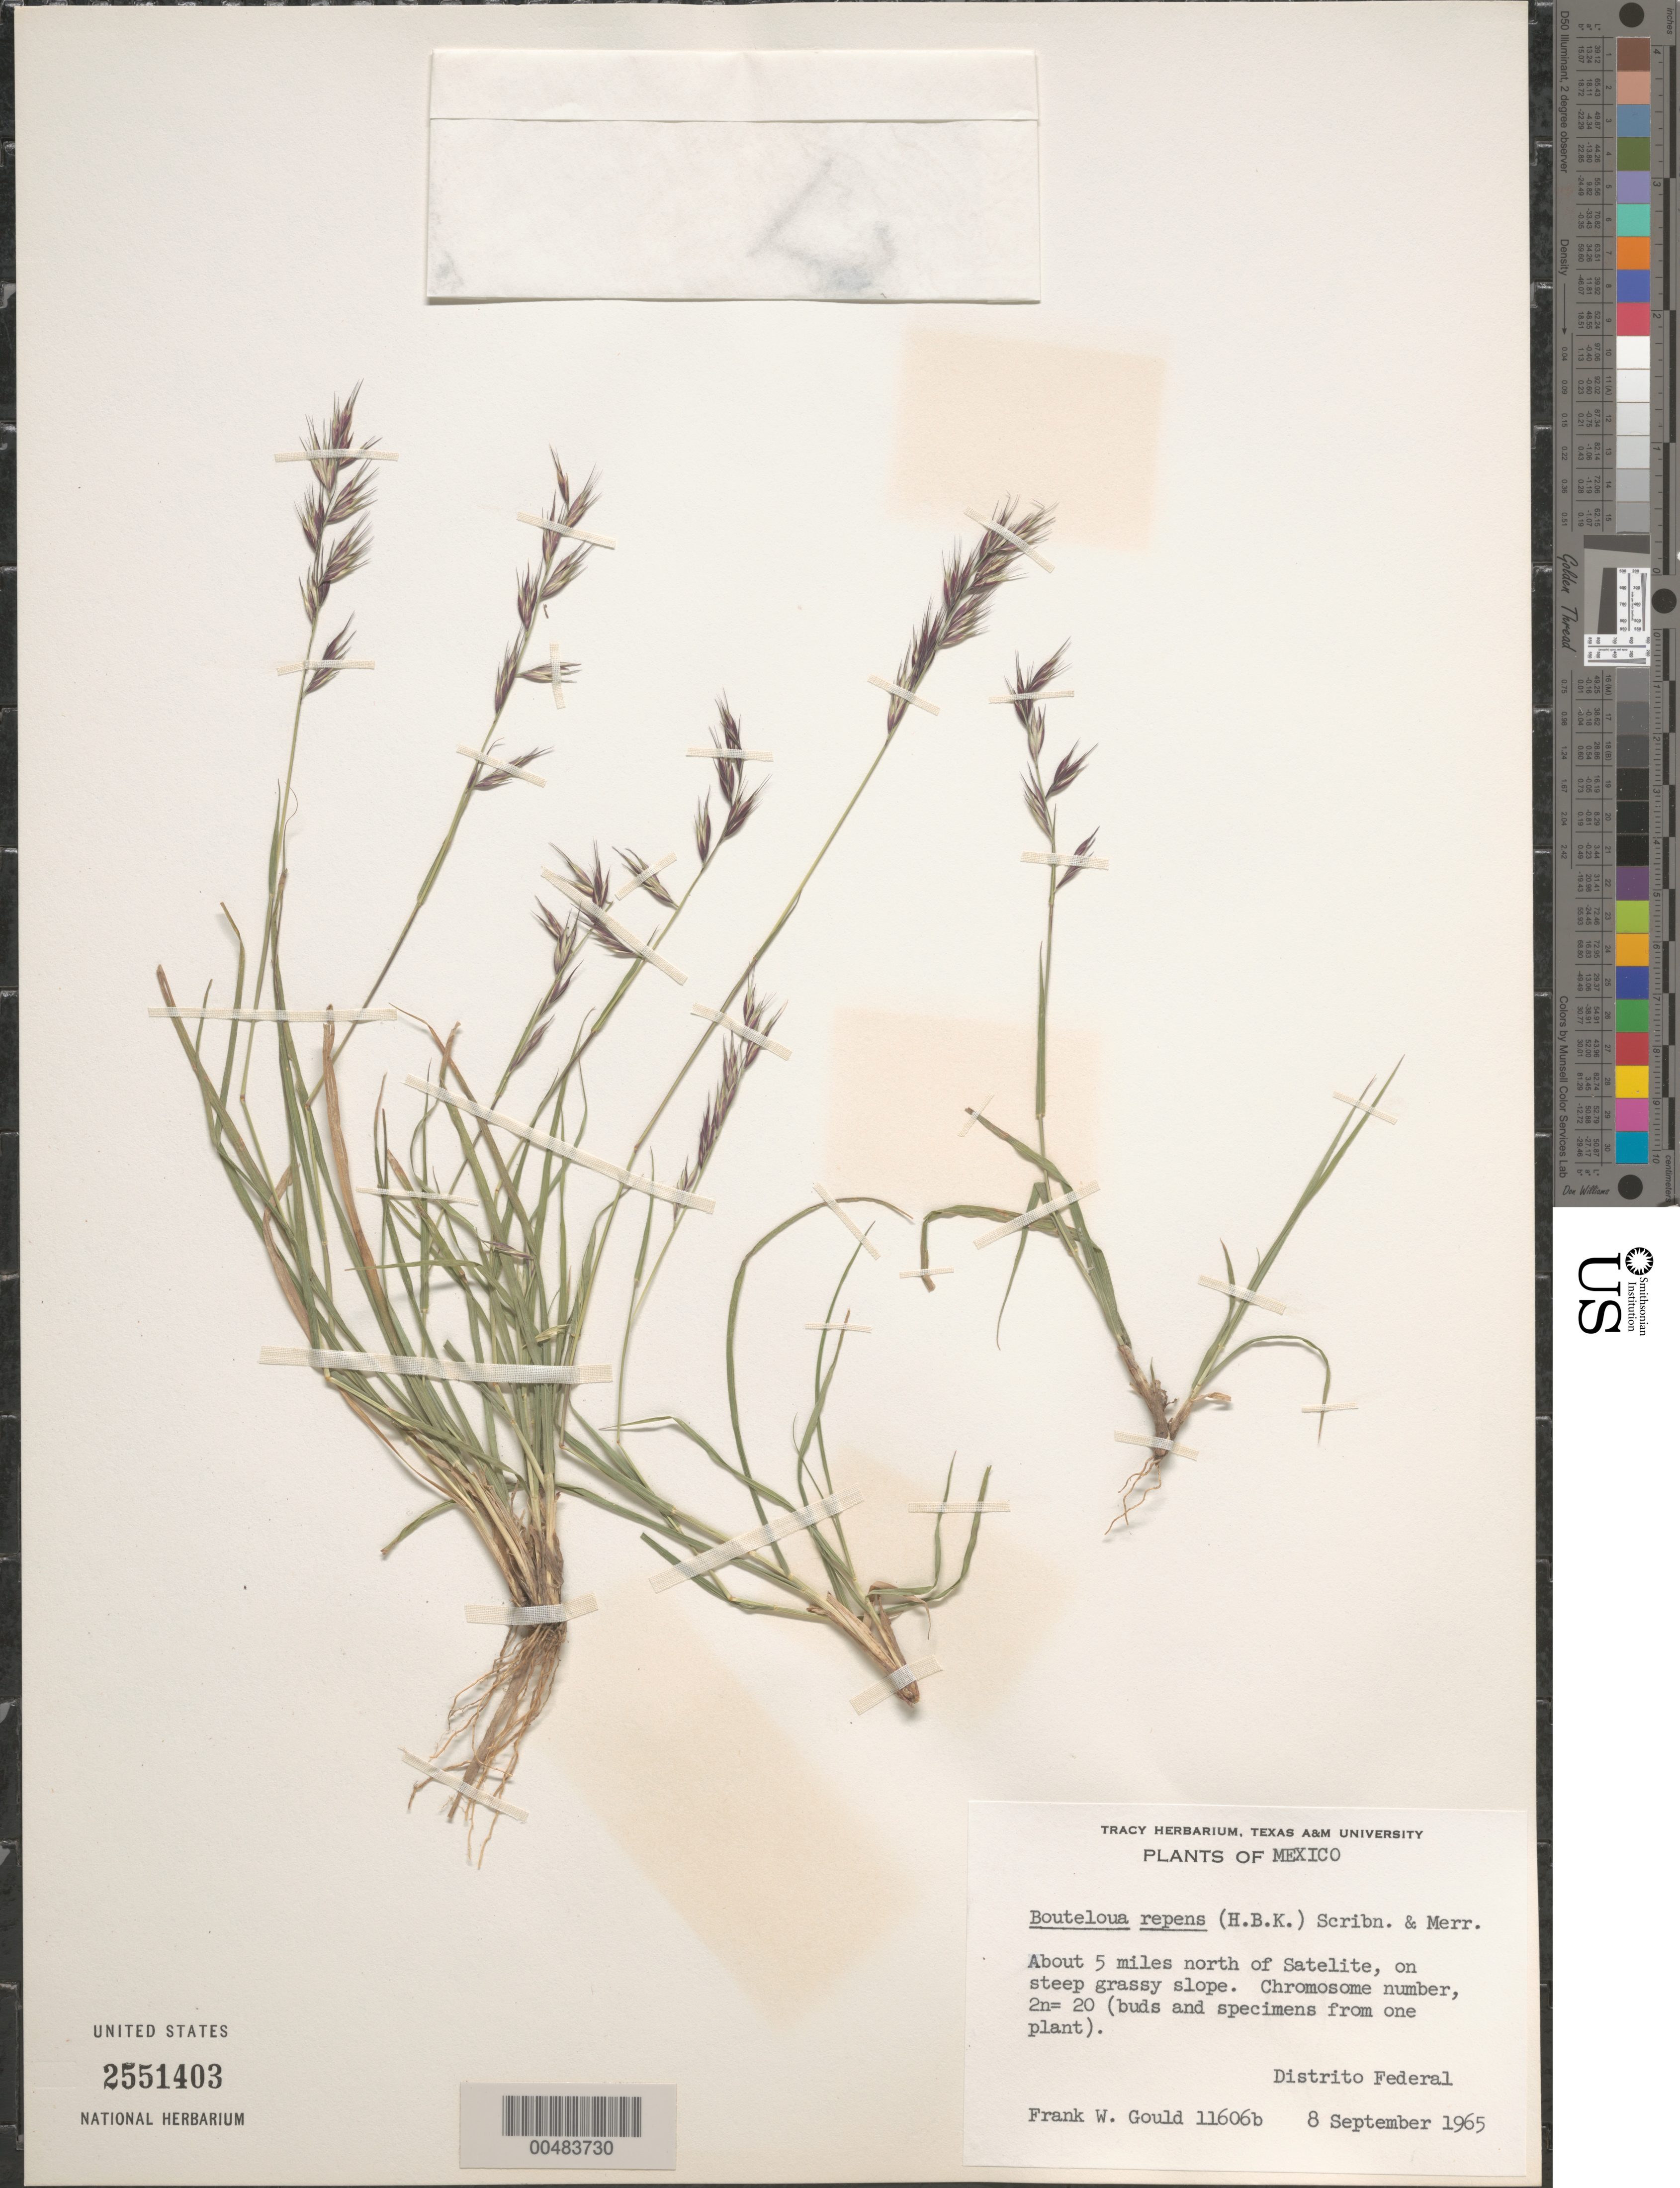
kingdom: Plantae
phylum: Tracheophyta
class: Liliopsida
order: Poales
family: Poaceae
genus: Bouteloua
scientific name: Bouteloua repens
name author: (Kunth) Scribn. & Merr.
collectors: F. W. Gould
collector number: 11606b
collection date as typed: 8 Sep 1965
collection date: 1965-09-08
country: Mexico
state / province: Distrito Federal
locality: About 5 mi N of Satelite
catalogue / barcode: US 2551403